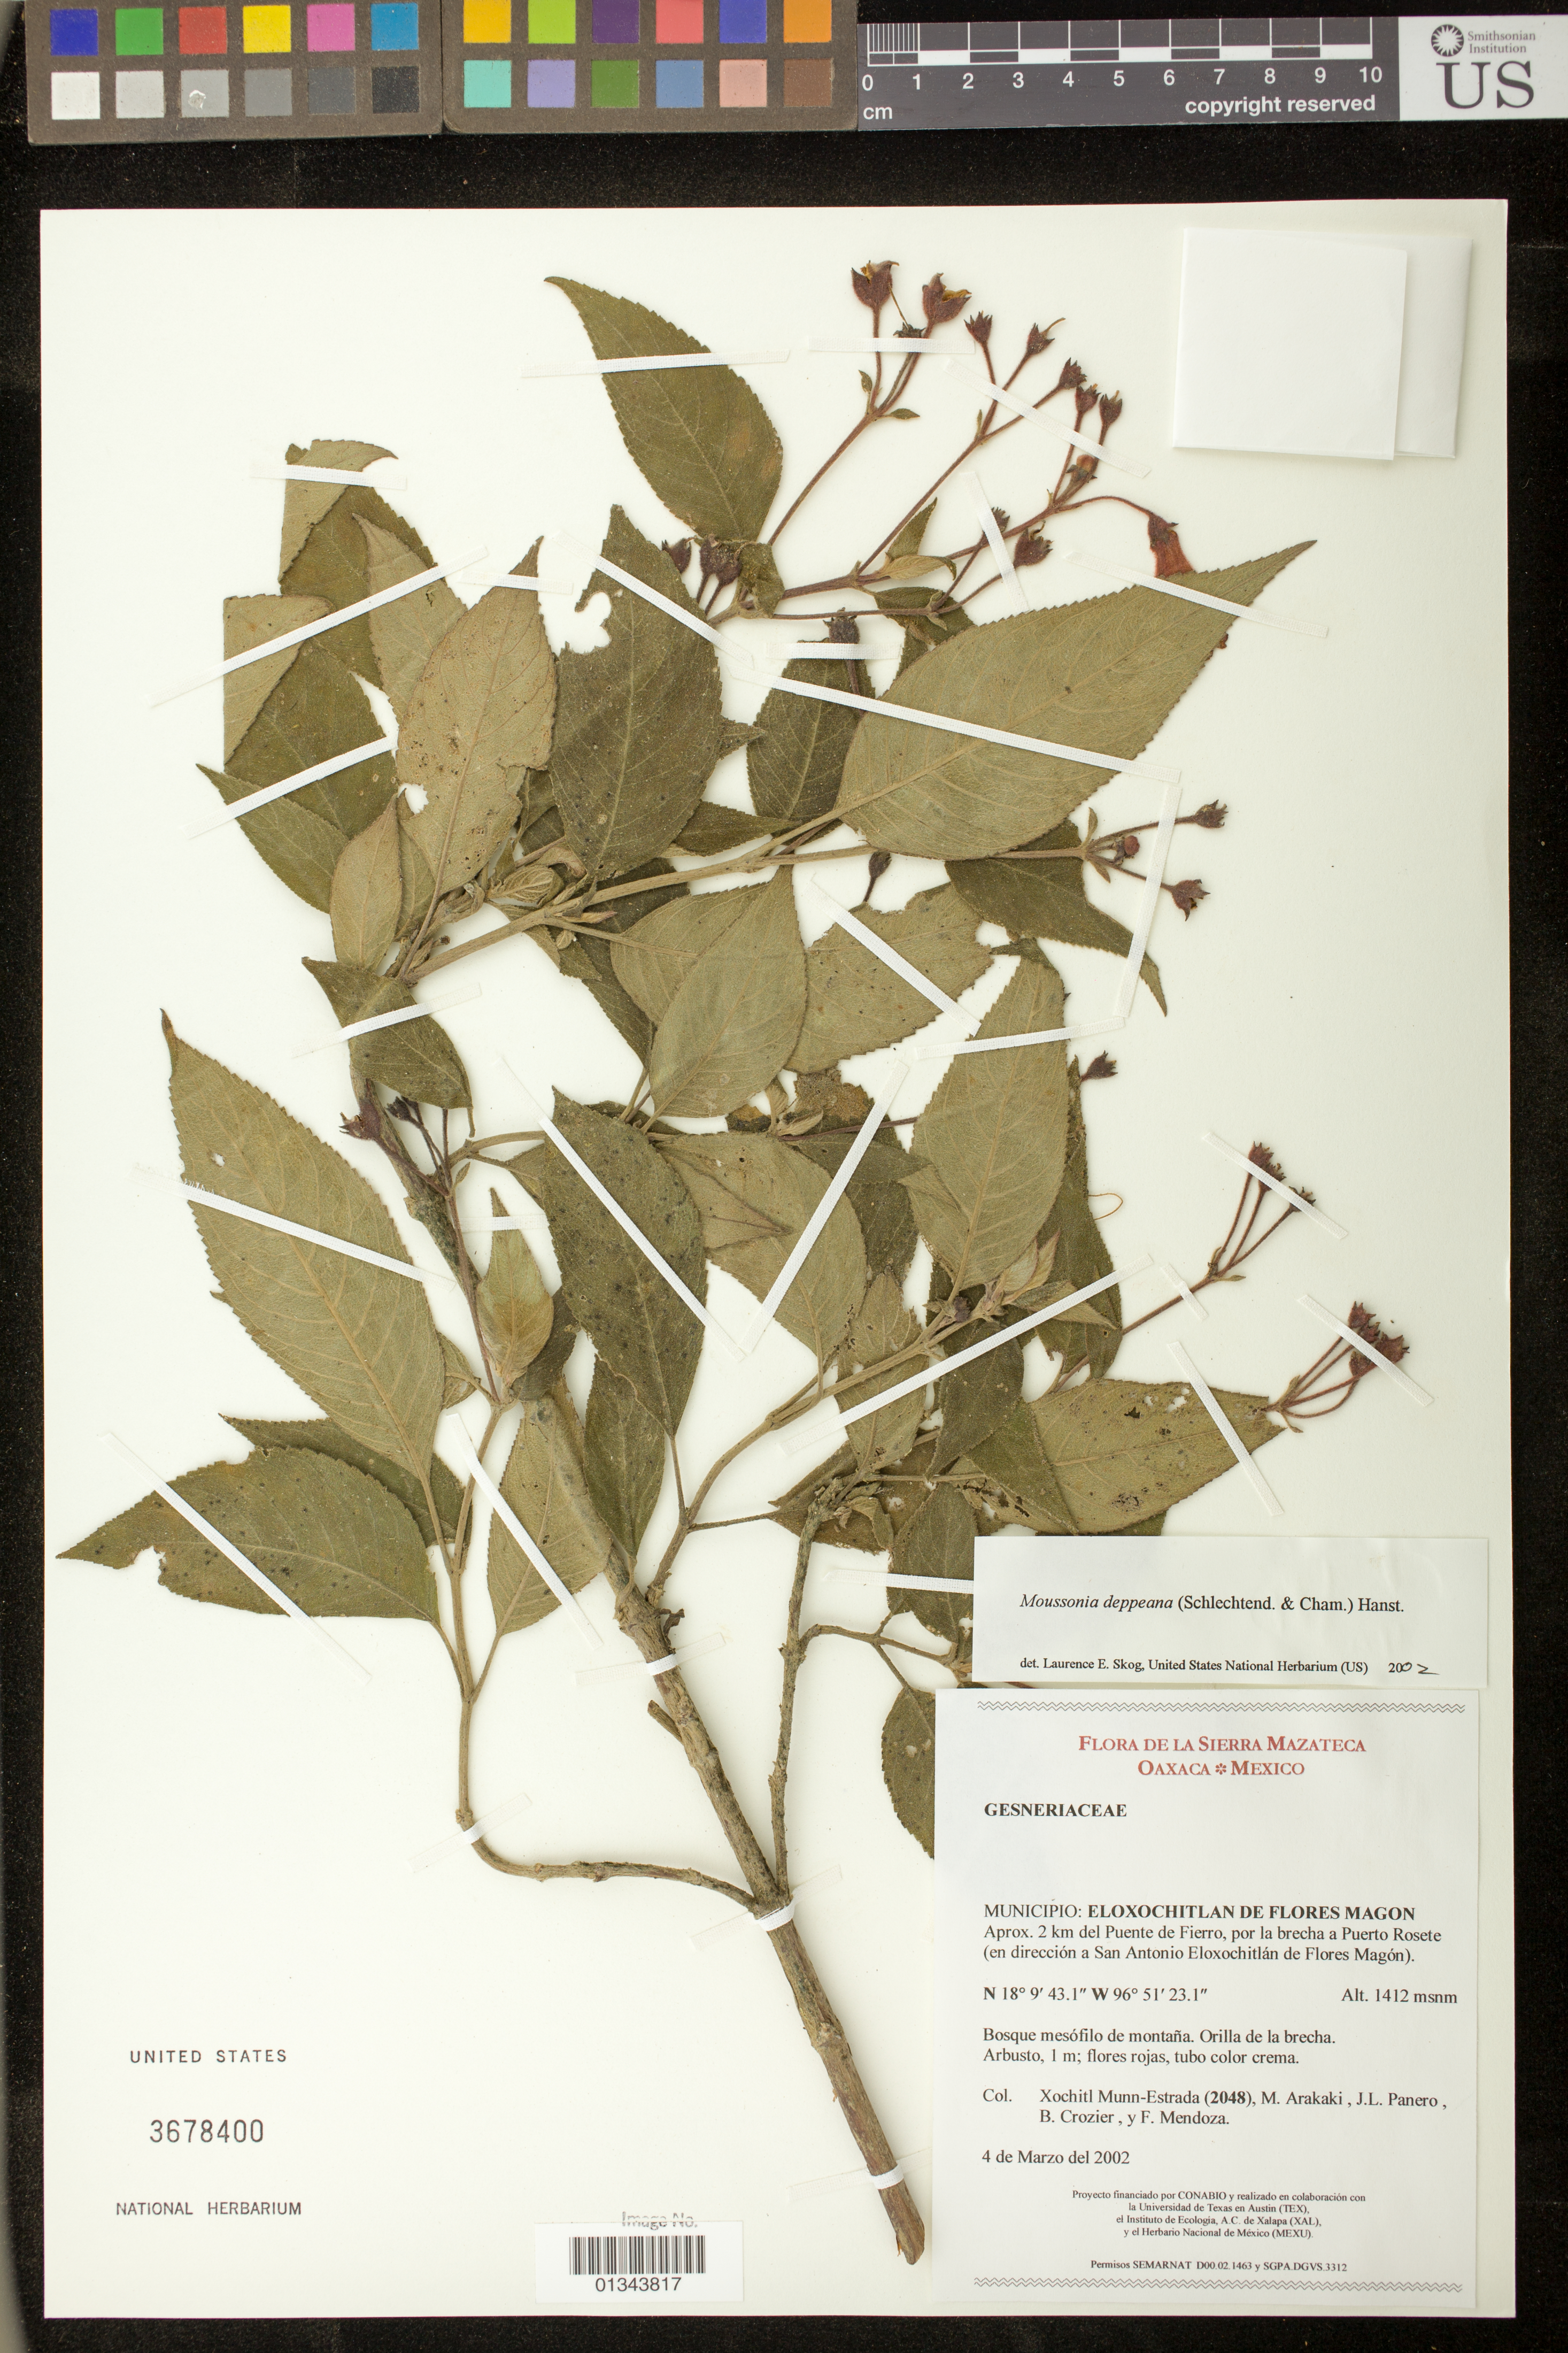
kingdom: Plantae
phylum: Tracheophyta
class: Magnoliopsida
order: Lamiales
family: Gesneriaceae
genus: Moussonia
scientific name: Moussonia deppeana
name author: (Schltdl. & Cham.) Klotzsch ex Hanst.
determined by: Skog, Laurence E.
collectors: X. Munn-Estrada, M. Arakaki, J. L. Panero, B. Crozier & F. Mendoza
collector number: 2048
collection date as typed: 4 de Marzo del 2002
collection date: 2002-03-04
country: Mexico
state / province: Oaxaca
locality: Eloxochitlan de Flores Magon, Aprox. 2 km del Puente de Fierro, por la brecha a Puerto Rosete (en direccion a San Antonio Eloxochitlan de Flores Magon).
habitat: Bosque mesofilo de montana. Orilla de la brecha.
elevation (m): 1412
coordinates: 18 09 43.1 N, 96 51 23.1 W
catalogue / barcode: US 3678400